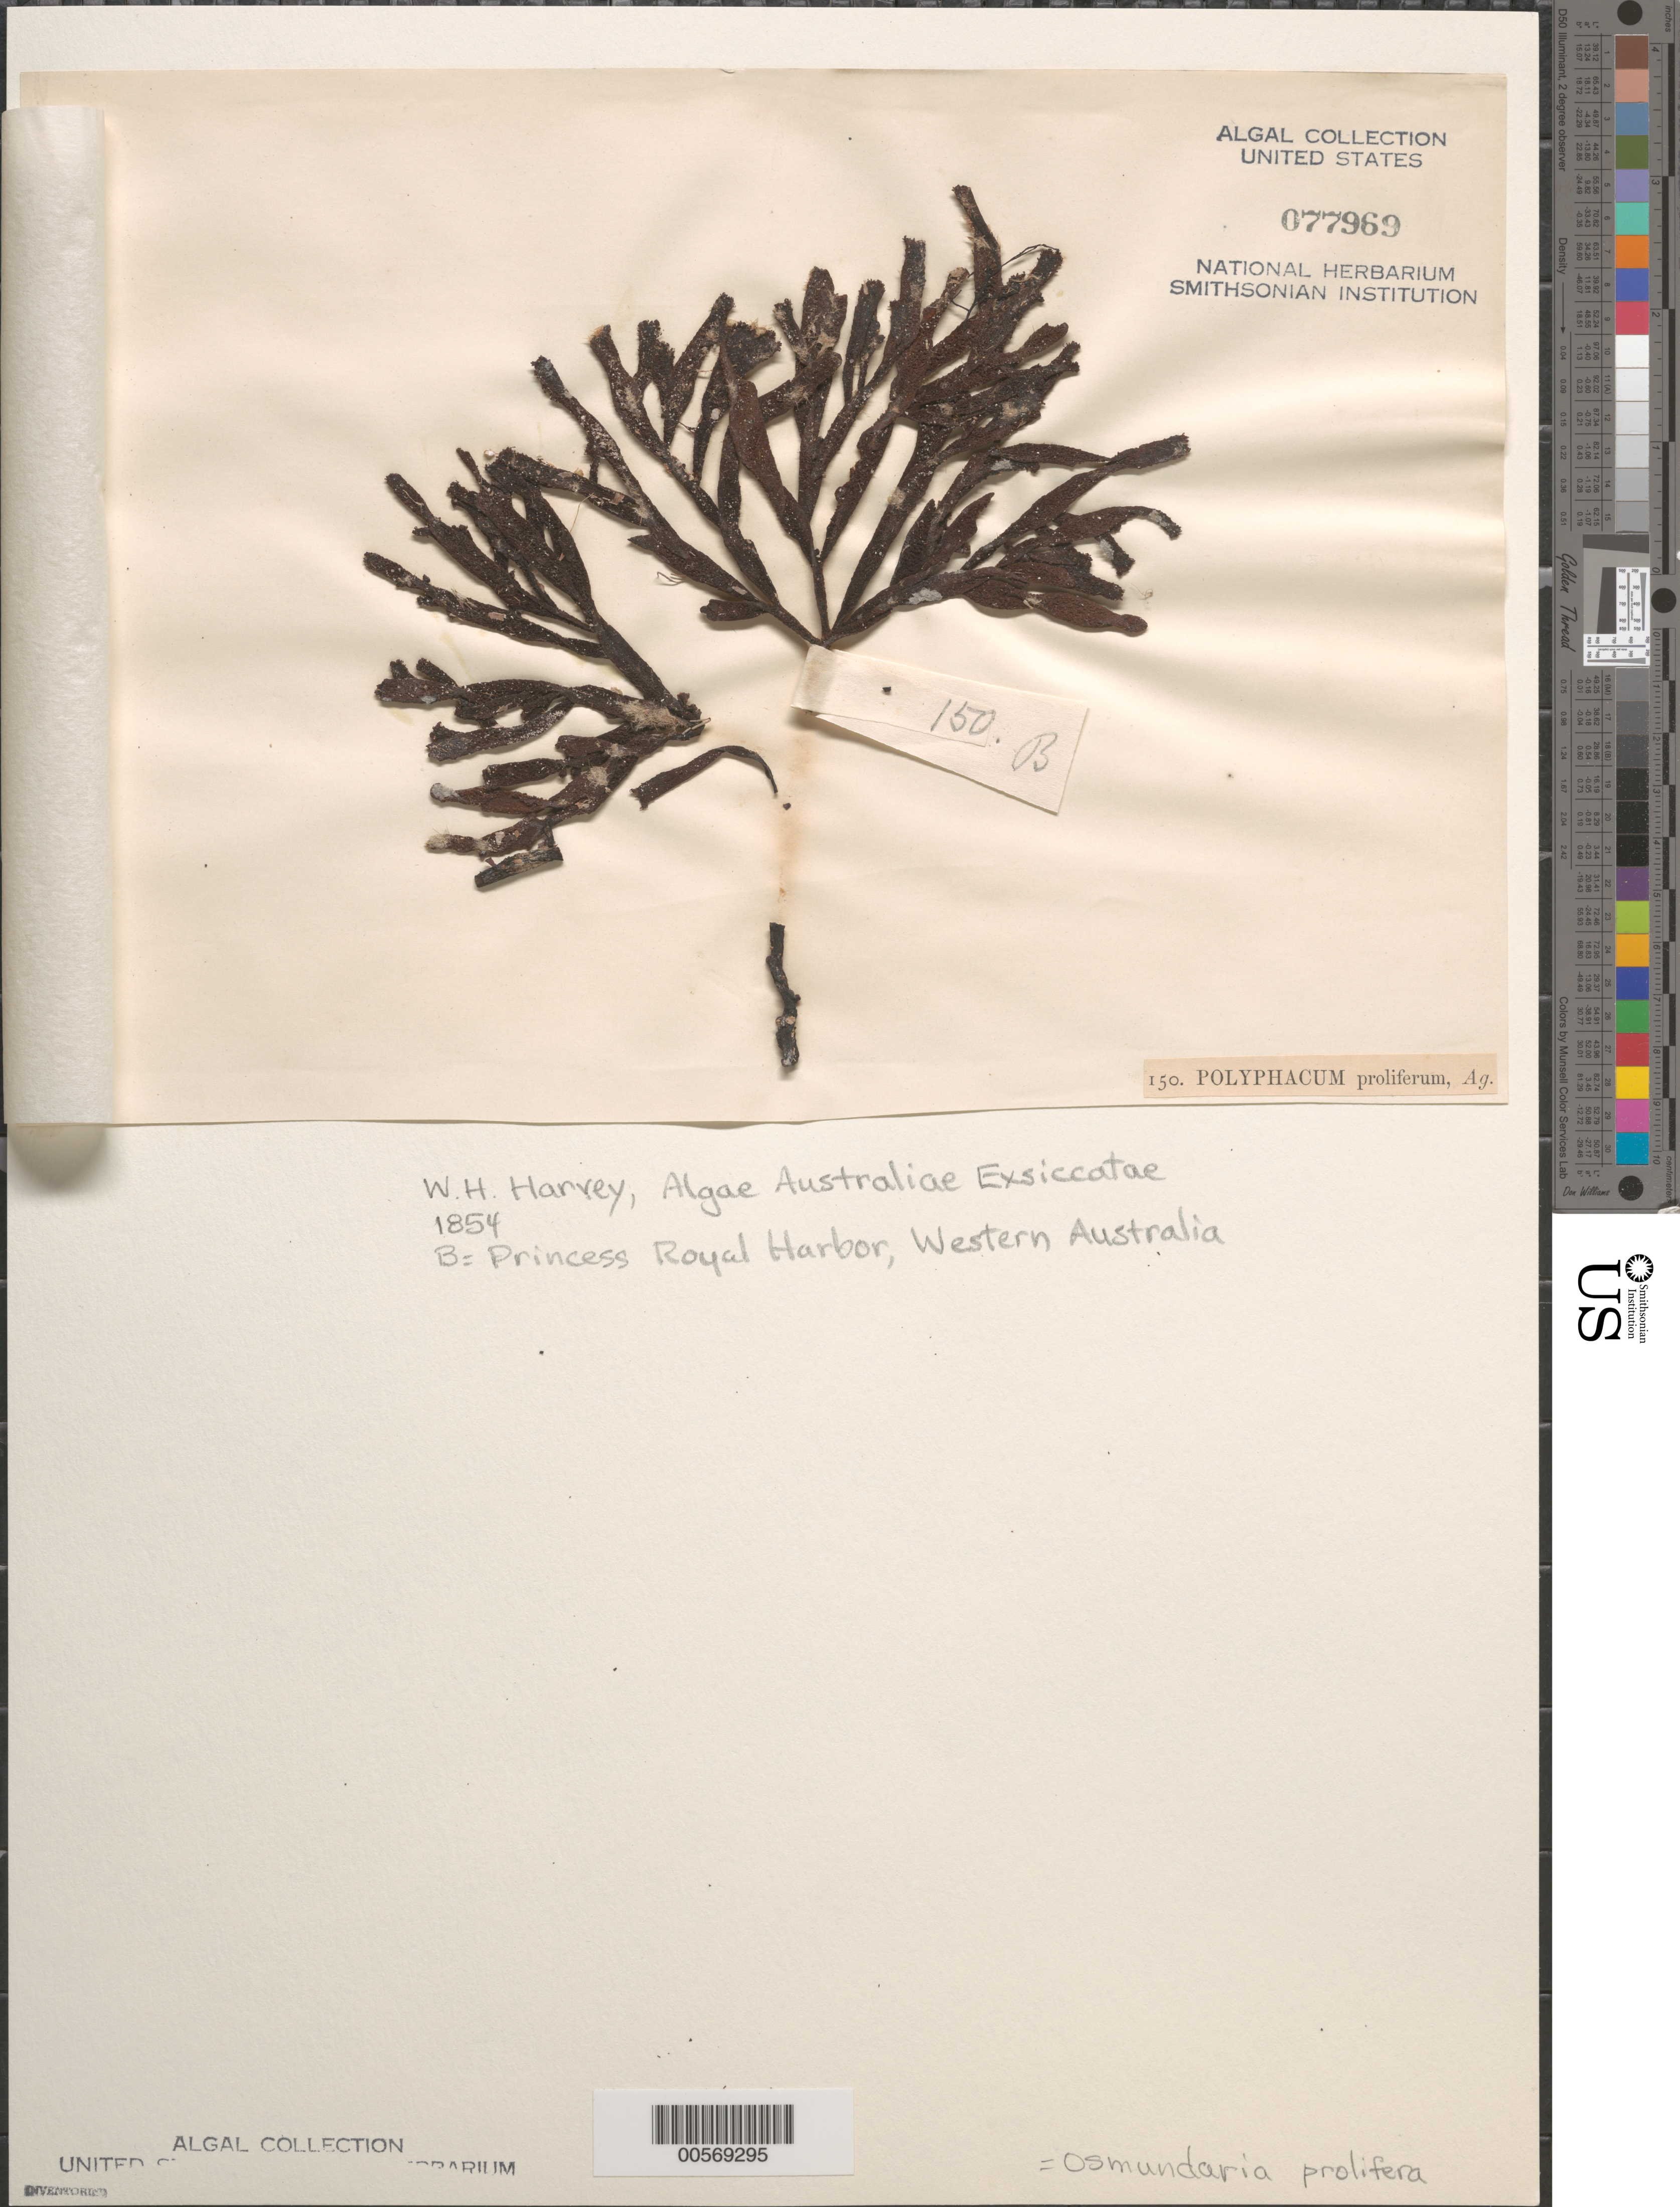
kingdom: Plantae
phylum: Rhodophyta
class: Florideophyceae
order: Ceramiales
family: Rhodomelaceae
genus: Osmundaria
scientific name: Osmundaria prolifera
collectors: W. Harvey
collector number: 150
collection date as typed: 1854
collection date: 1854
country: Australia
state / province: Western Australia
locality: Princess Royal Harbor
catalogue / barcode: US 77969